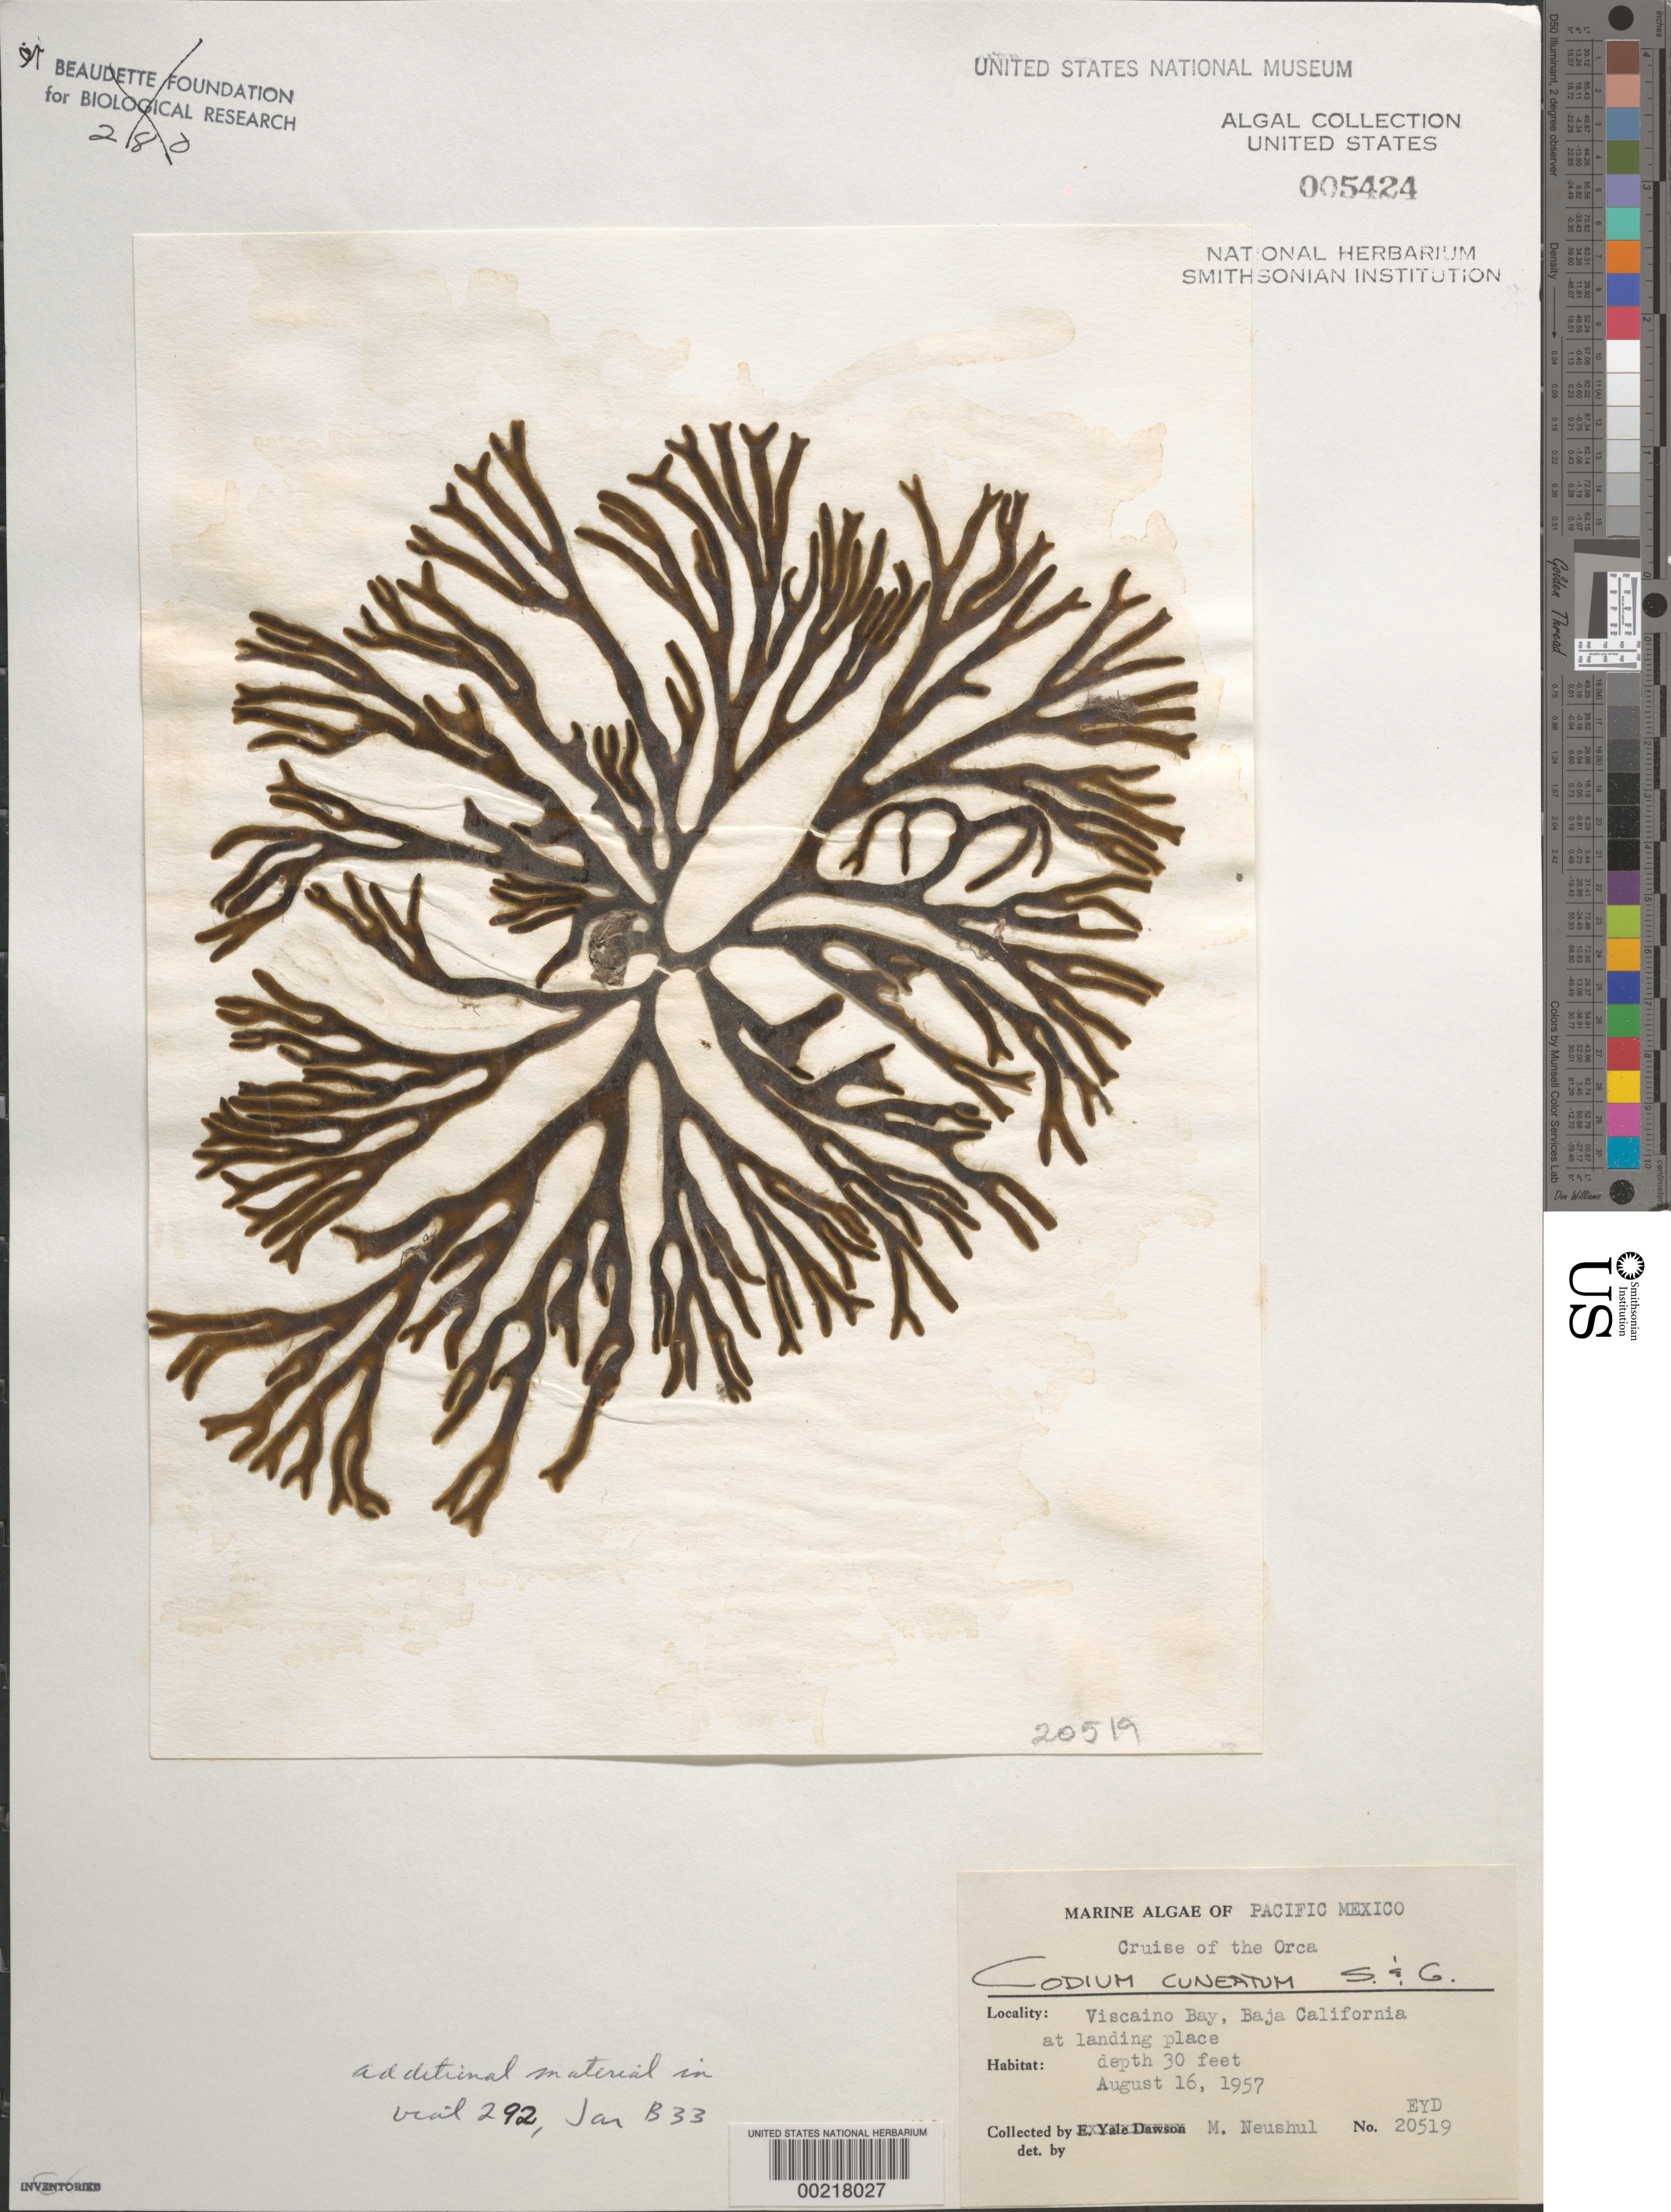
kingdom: Plantae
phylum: Chlorophyta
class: Ulvophyceae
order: Bryopsidales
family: Codiaceae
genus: Codium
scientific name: Codium simulans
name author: Setch. & N.L. Gardner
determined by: Algae name updating Project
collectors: M. Neushul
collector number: EYD 20519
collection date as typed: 16 Aug 1957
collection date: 1957-08-16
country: Mexico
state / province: Baja California Norte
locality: Bahia Sebastian Vizcaino (Viscaino Bay)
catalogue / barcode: US 5424